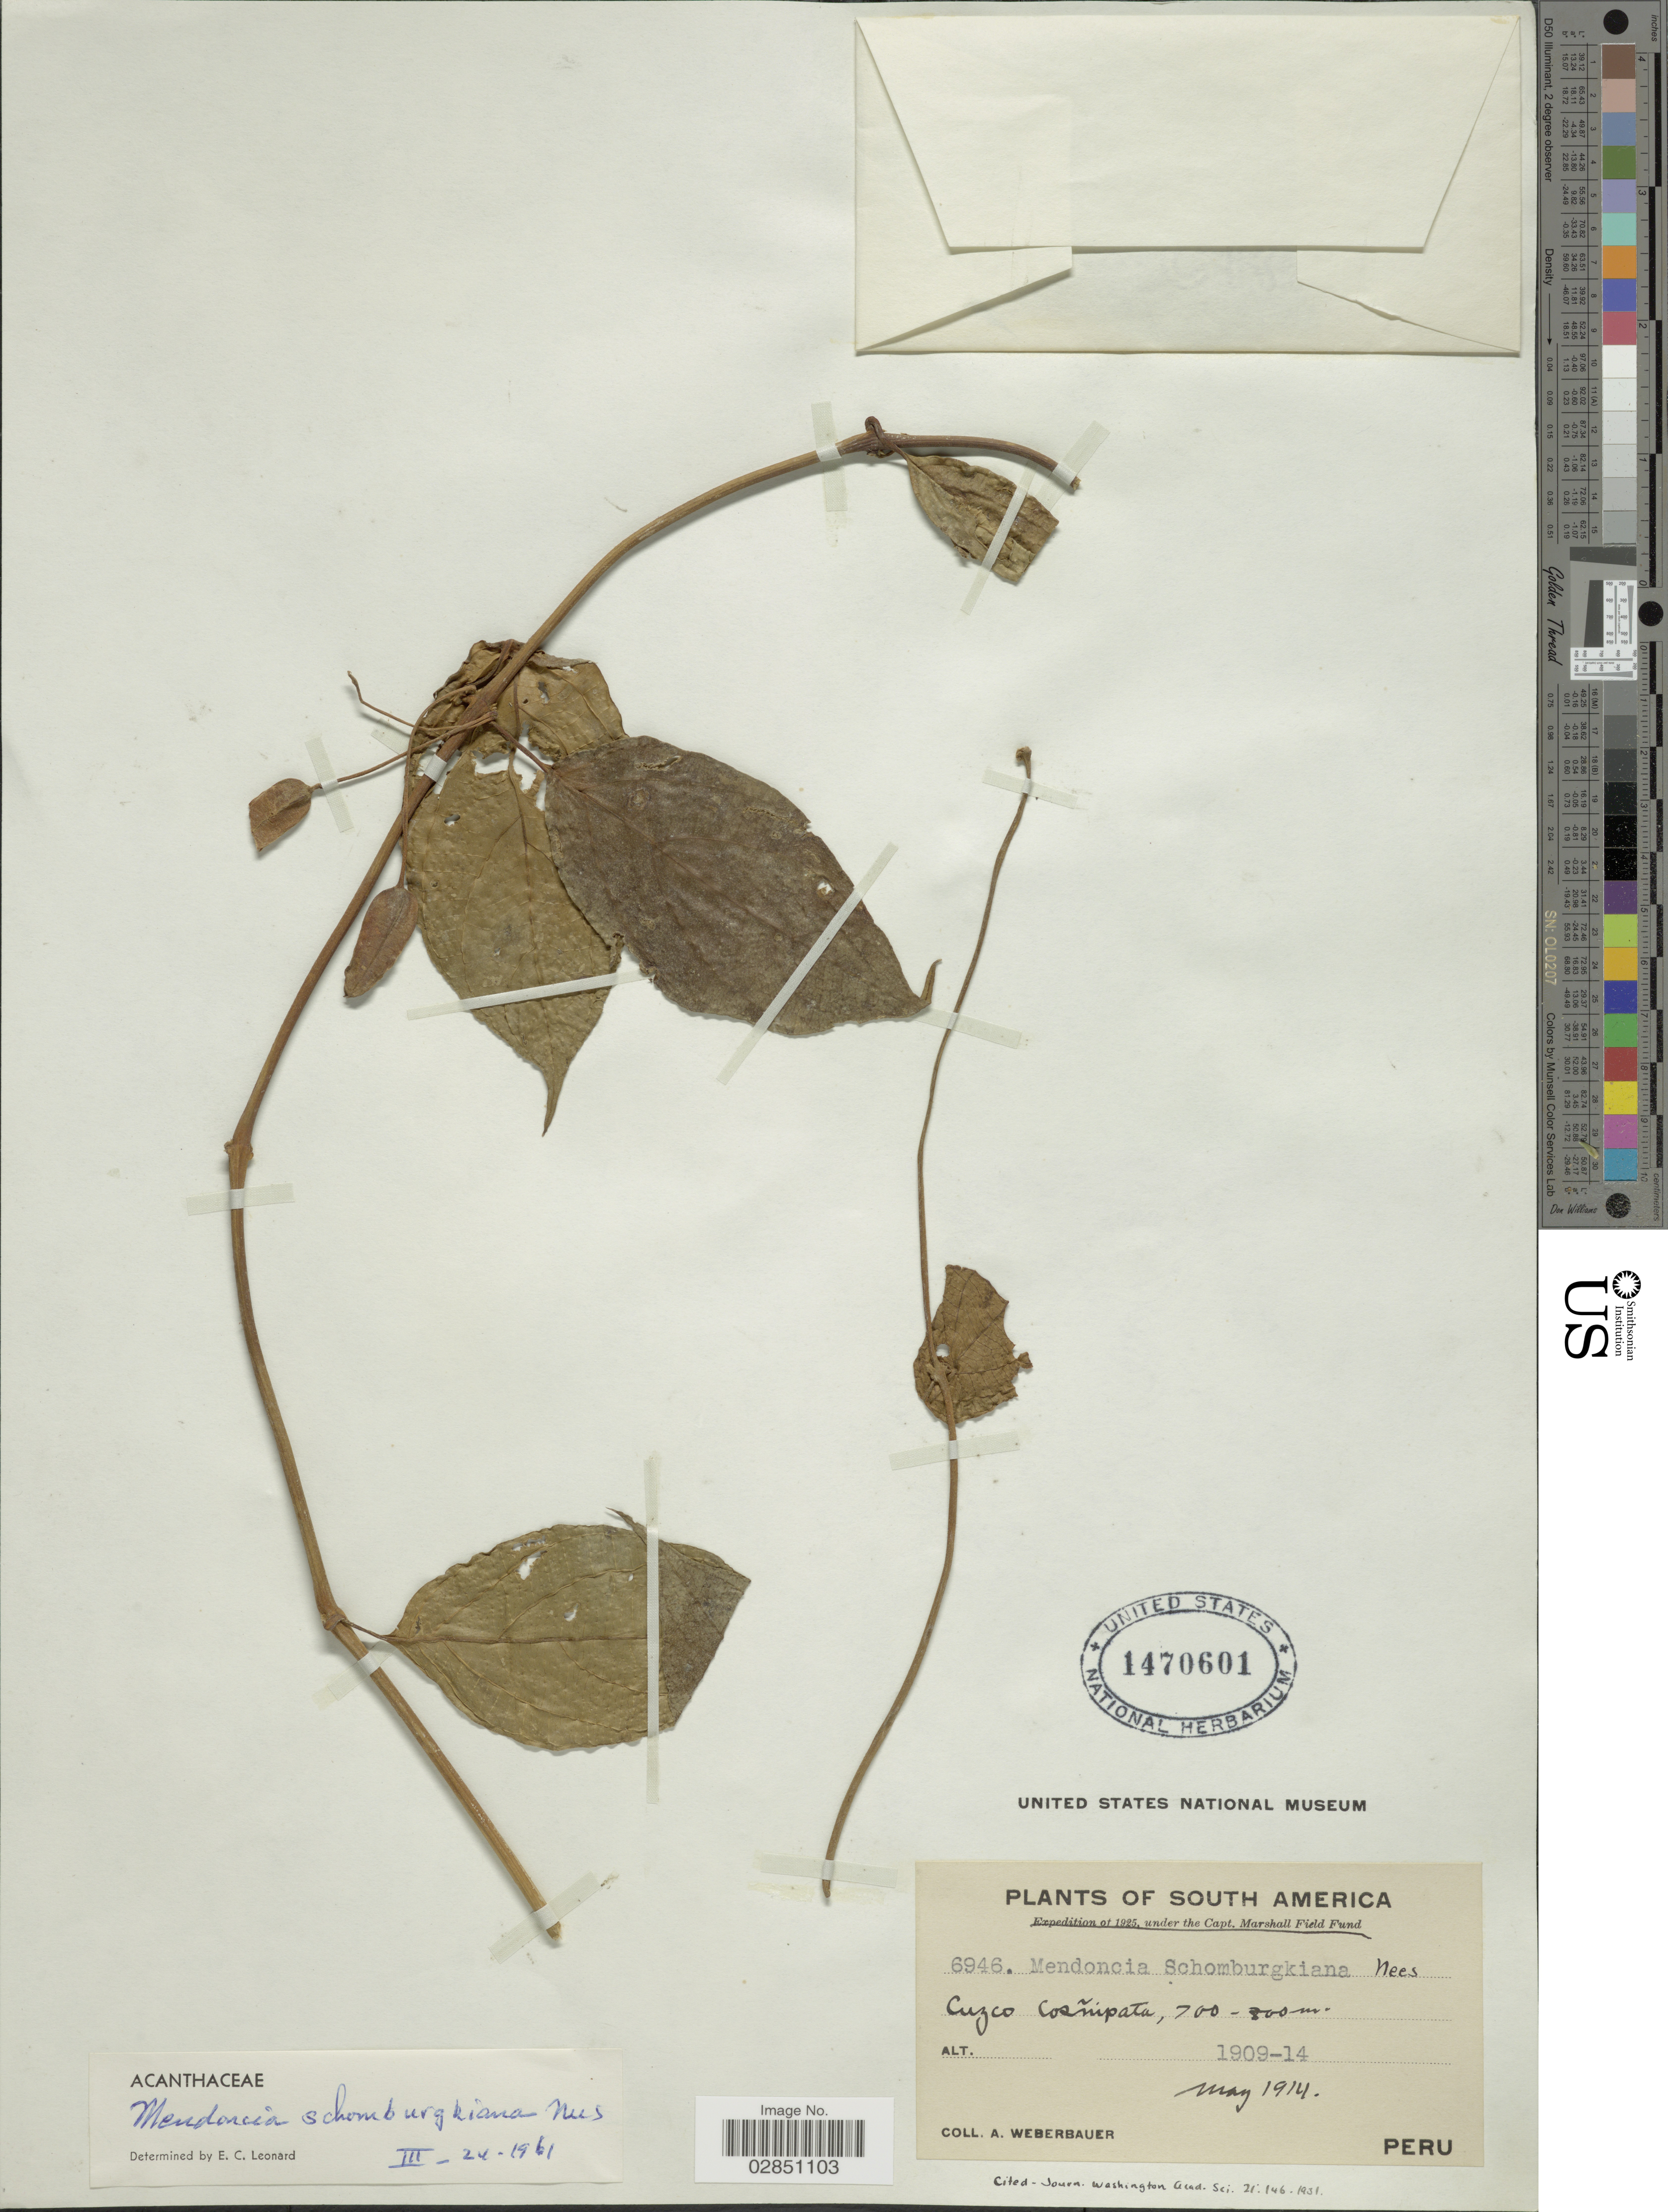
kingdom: Plantae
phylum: Tracheophyta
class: Magnoliopsida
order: Lamiales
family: Acanthaceae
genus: Mendoncia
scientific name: Mendoncia hoffmannseggiana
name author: Nees in DC.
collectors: A. Weberbauer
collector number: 6946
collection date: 1914-05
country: Peru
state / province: Cusco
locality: Cuzco, Cosñipata.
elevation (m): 700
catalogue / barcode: US 1470601